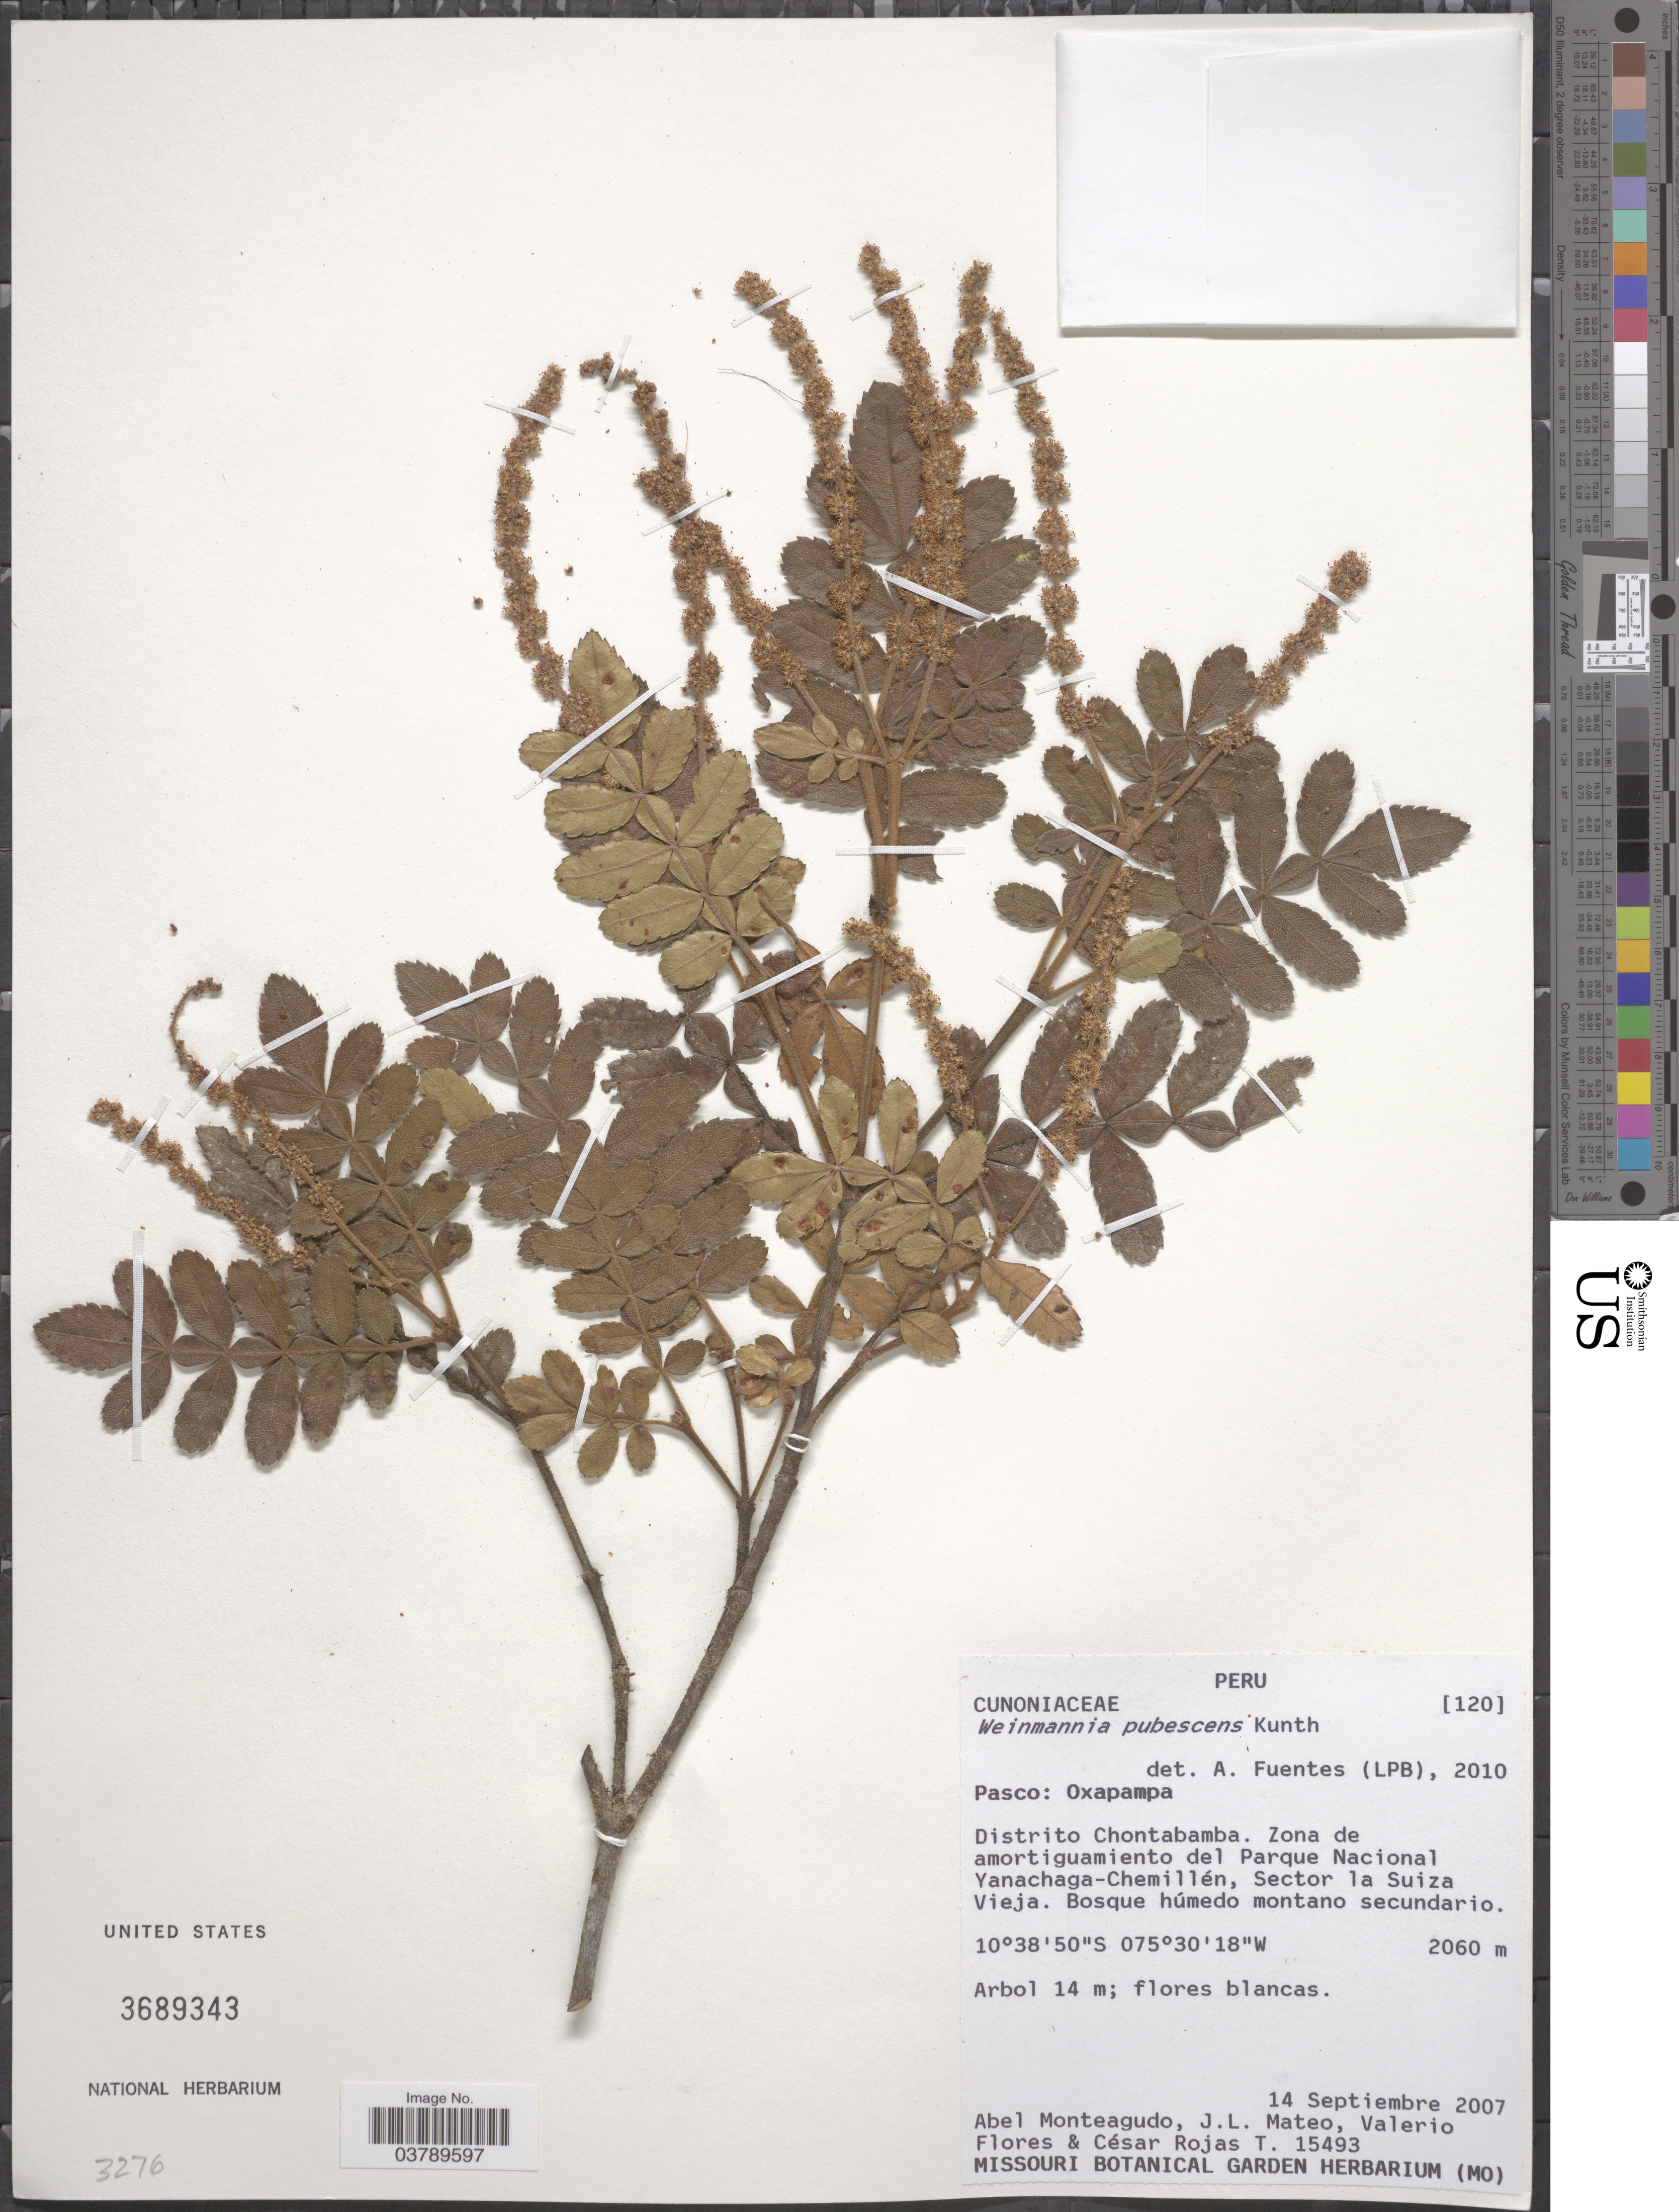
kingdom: Plantae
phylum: Tracheophyta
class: Magnoliopsida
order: Oxalidales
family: Cunoniaceae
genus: Weinmannia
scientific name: Weinmannia pubescens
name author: Kunth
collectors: A. Monteagudo, J. Mateo, V. Flores & C. Rojas T.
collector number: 15493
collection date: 2007-09-14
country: Peru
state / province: Pasco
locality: Oxapampa. Distrito Chontabamba. Zona de amortiguamiento del Parque Nacional Yanachaga-Chemillén, Sector la Suiza Vieja.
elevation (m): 2060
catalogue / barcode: US 3689343